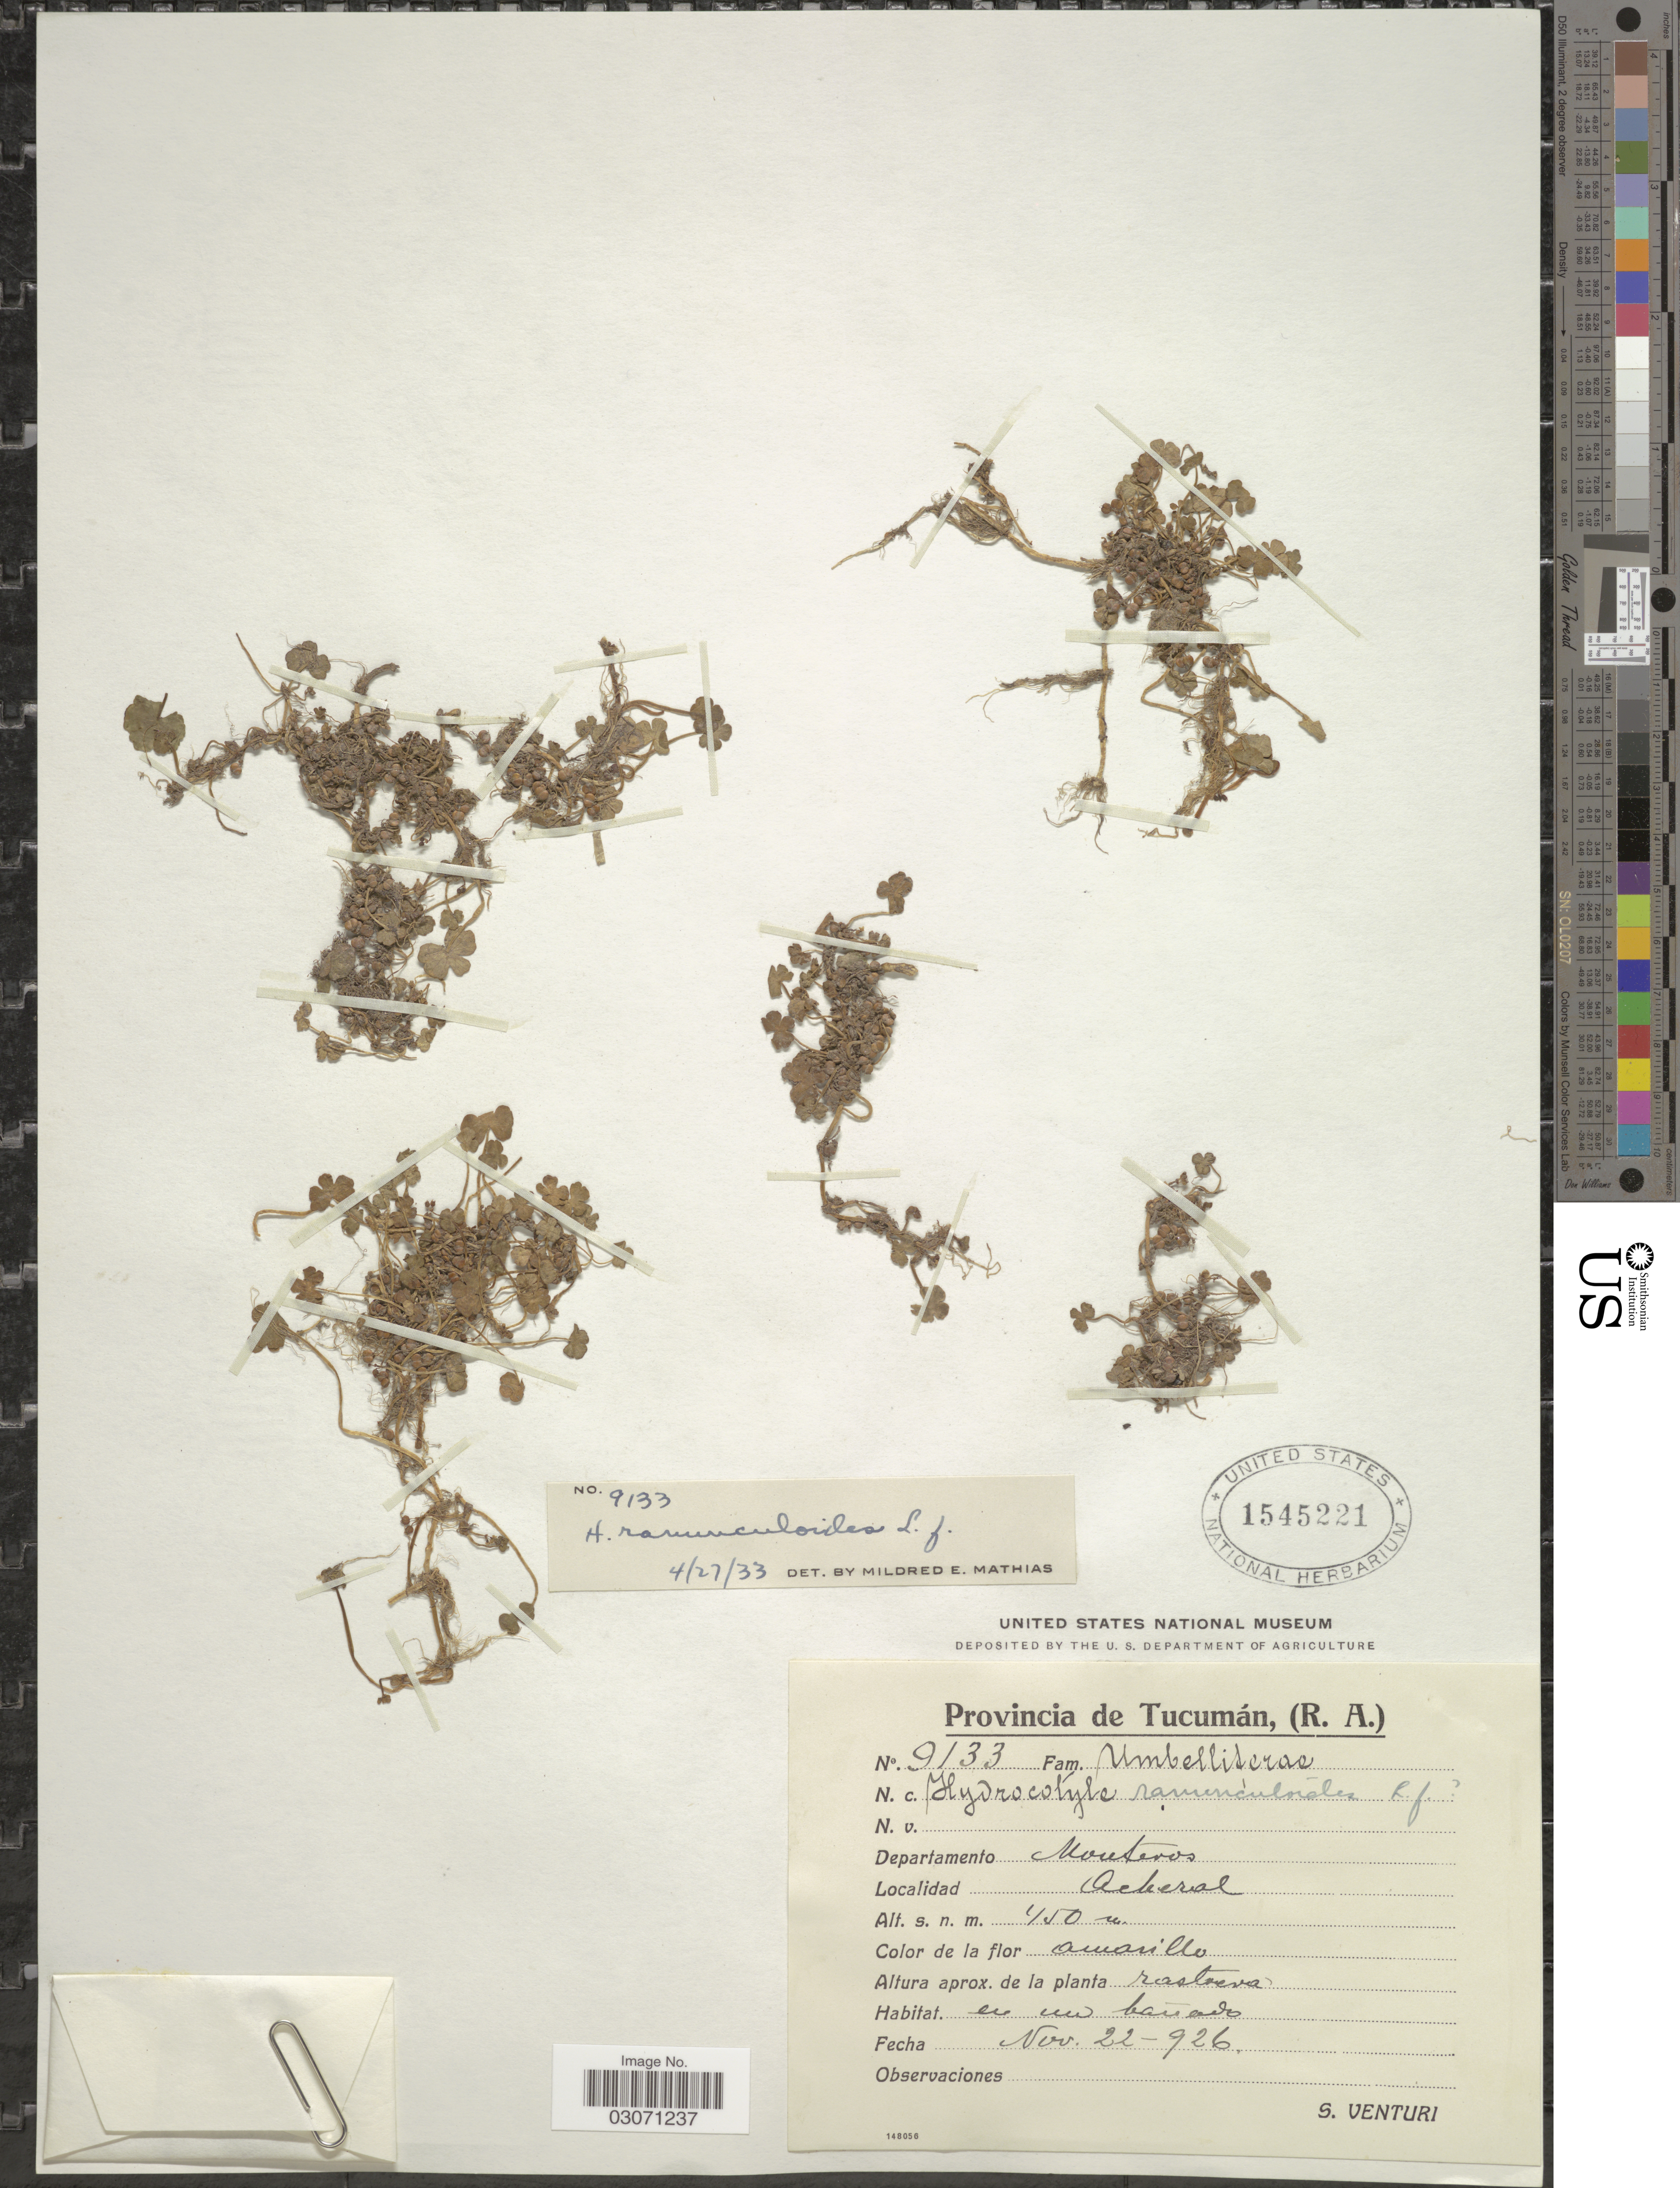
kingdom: Plantae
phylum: Tracheophyta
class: Magnoliopsida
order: Apiales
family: Araliaceae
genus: Hydrocotyle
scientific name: Hydrocotyle ranunculoides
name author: L. f.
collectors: S. Venturi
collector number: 9133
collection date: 1926-11-22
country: Argentina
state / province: Tucuman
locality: (R.A.). Departmento Monteros, Acheral.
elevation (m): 450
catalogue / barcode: US 1545221